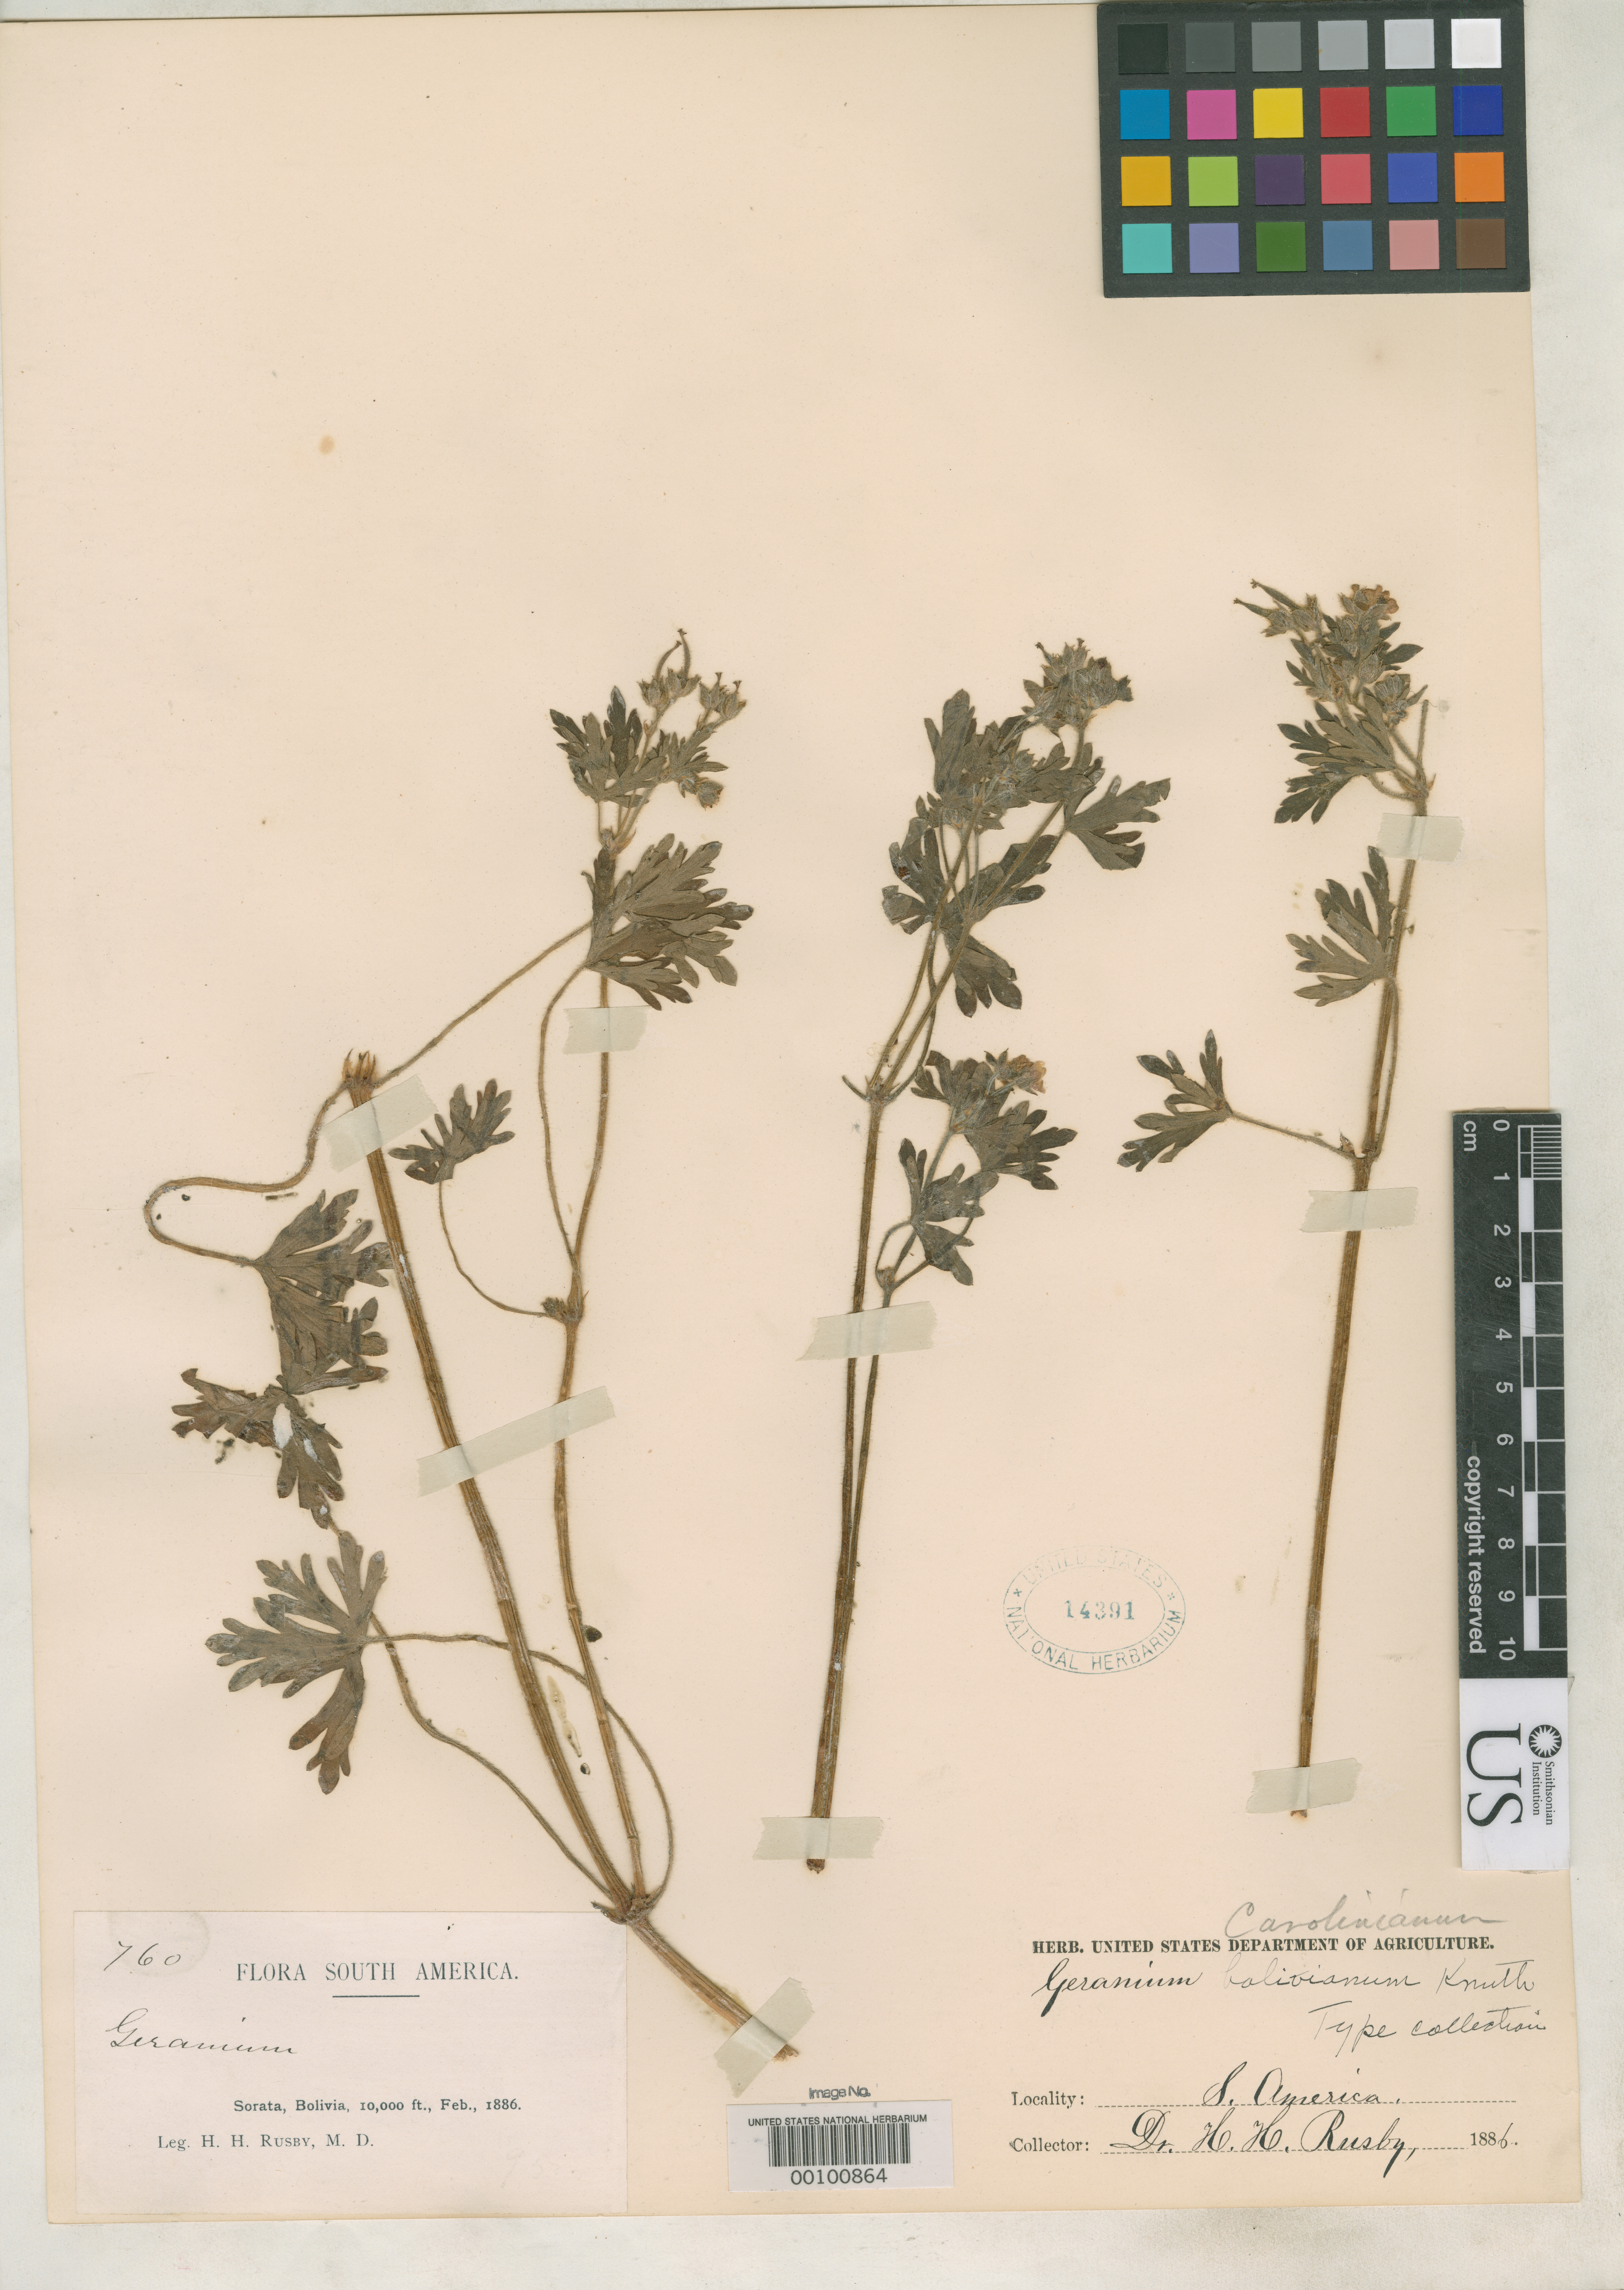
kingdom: Plantae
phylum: Tracheophyta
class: Magnoliopsida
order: Geraniales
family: Geraniaceae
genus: Geranium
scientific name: Geranium bolivianum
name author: R. Knuth in Engl.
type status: Isotype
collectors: H. H. Rusby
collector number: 760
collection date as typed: Feb., 1886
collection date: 1886-02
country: Bolivia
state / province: La Páz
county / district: Larecaja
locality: Sorata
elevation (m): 3048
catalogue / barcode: US 14391